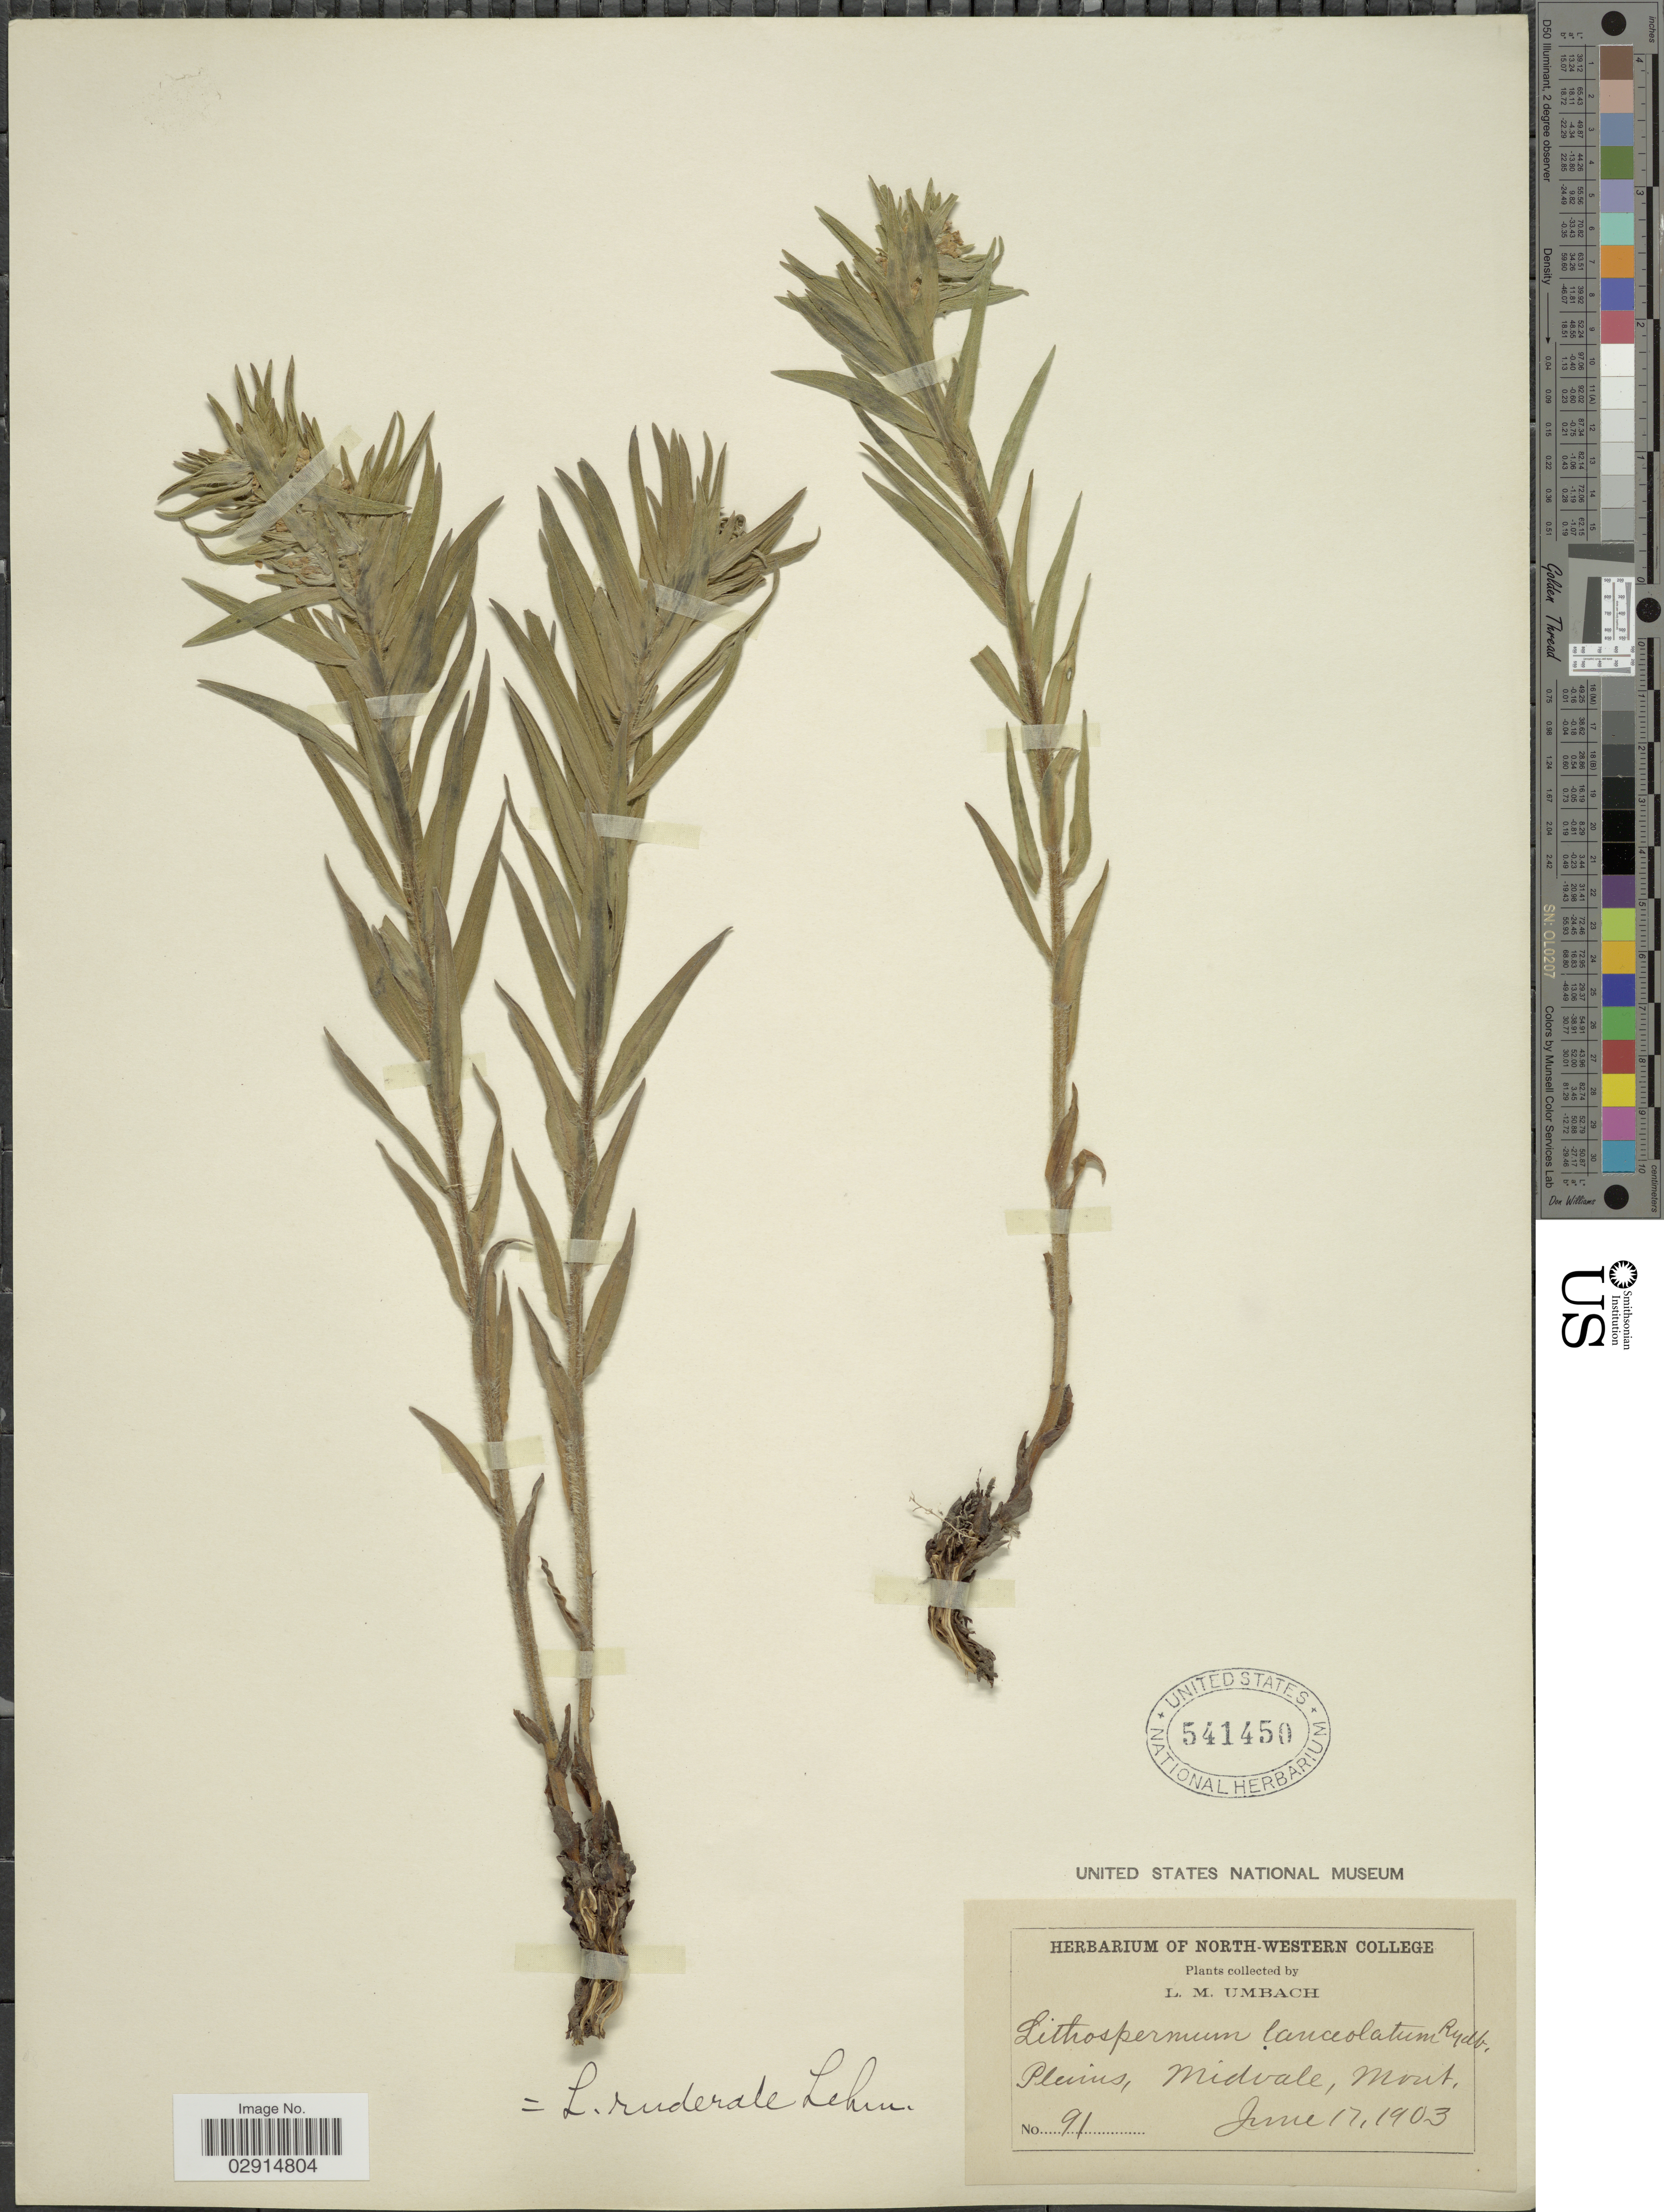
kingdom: Plantae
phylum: Tracheophyta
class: Magnoliopsida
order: Boraginales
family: Boraginaceae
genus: Lithospermum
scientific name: Lithospermum ruderale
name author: Douglas ex Lehm.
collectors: L. M. Umbach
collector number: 91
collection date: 1903-06-17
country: United States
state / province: Montana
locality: Plains, Midvale.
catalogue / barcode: US 541450